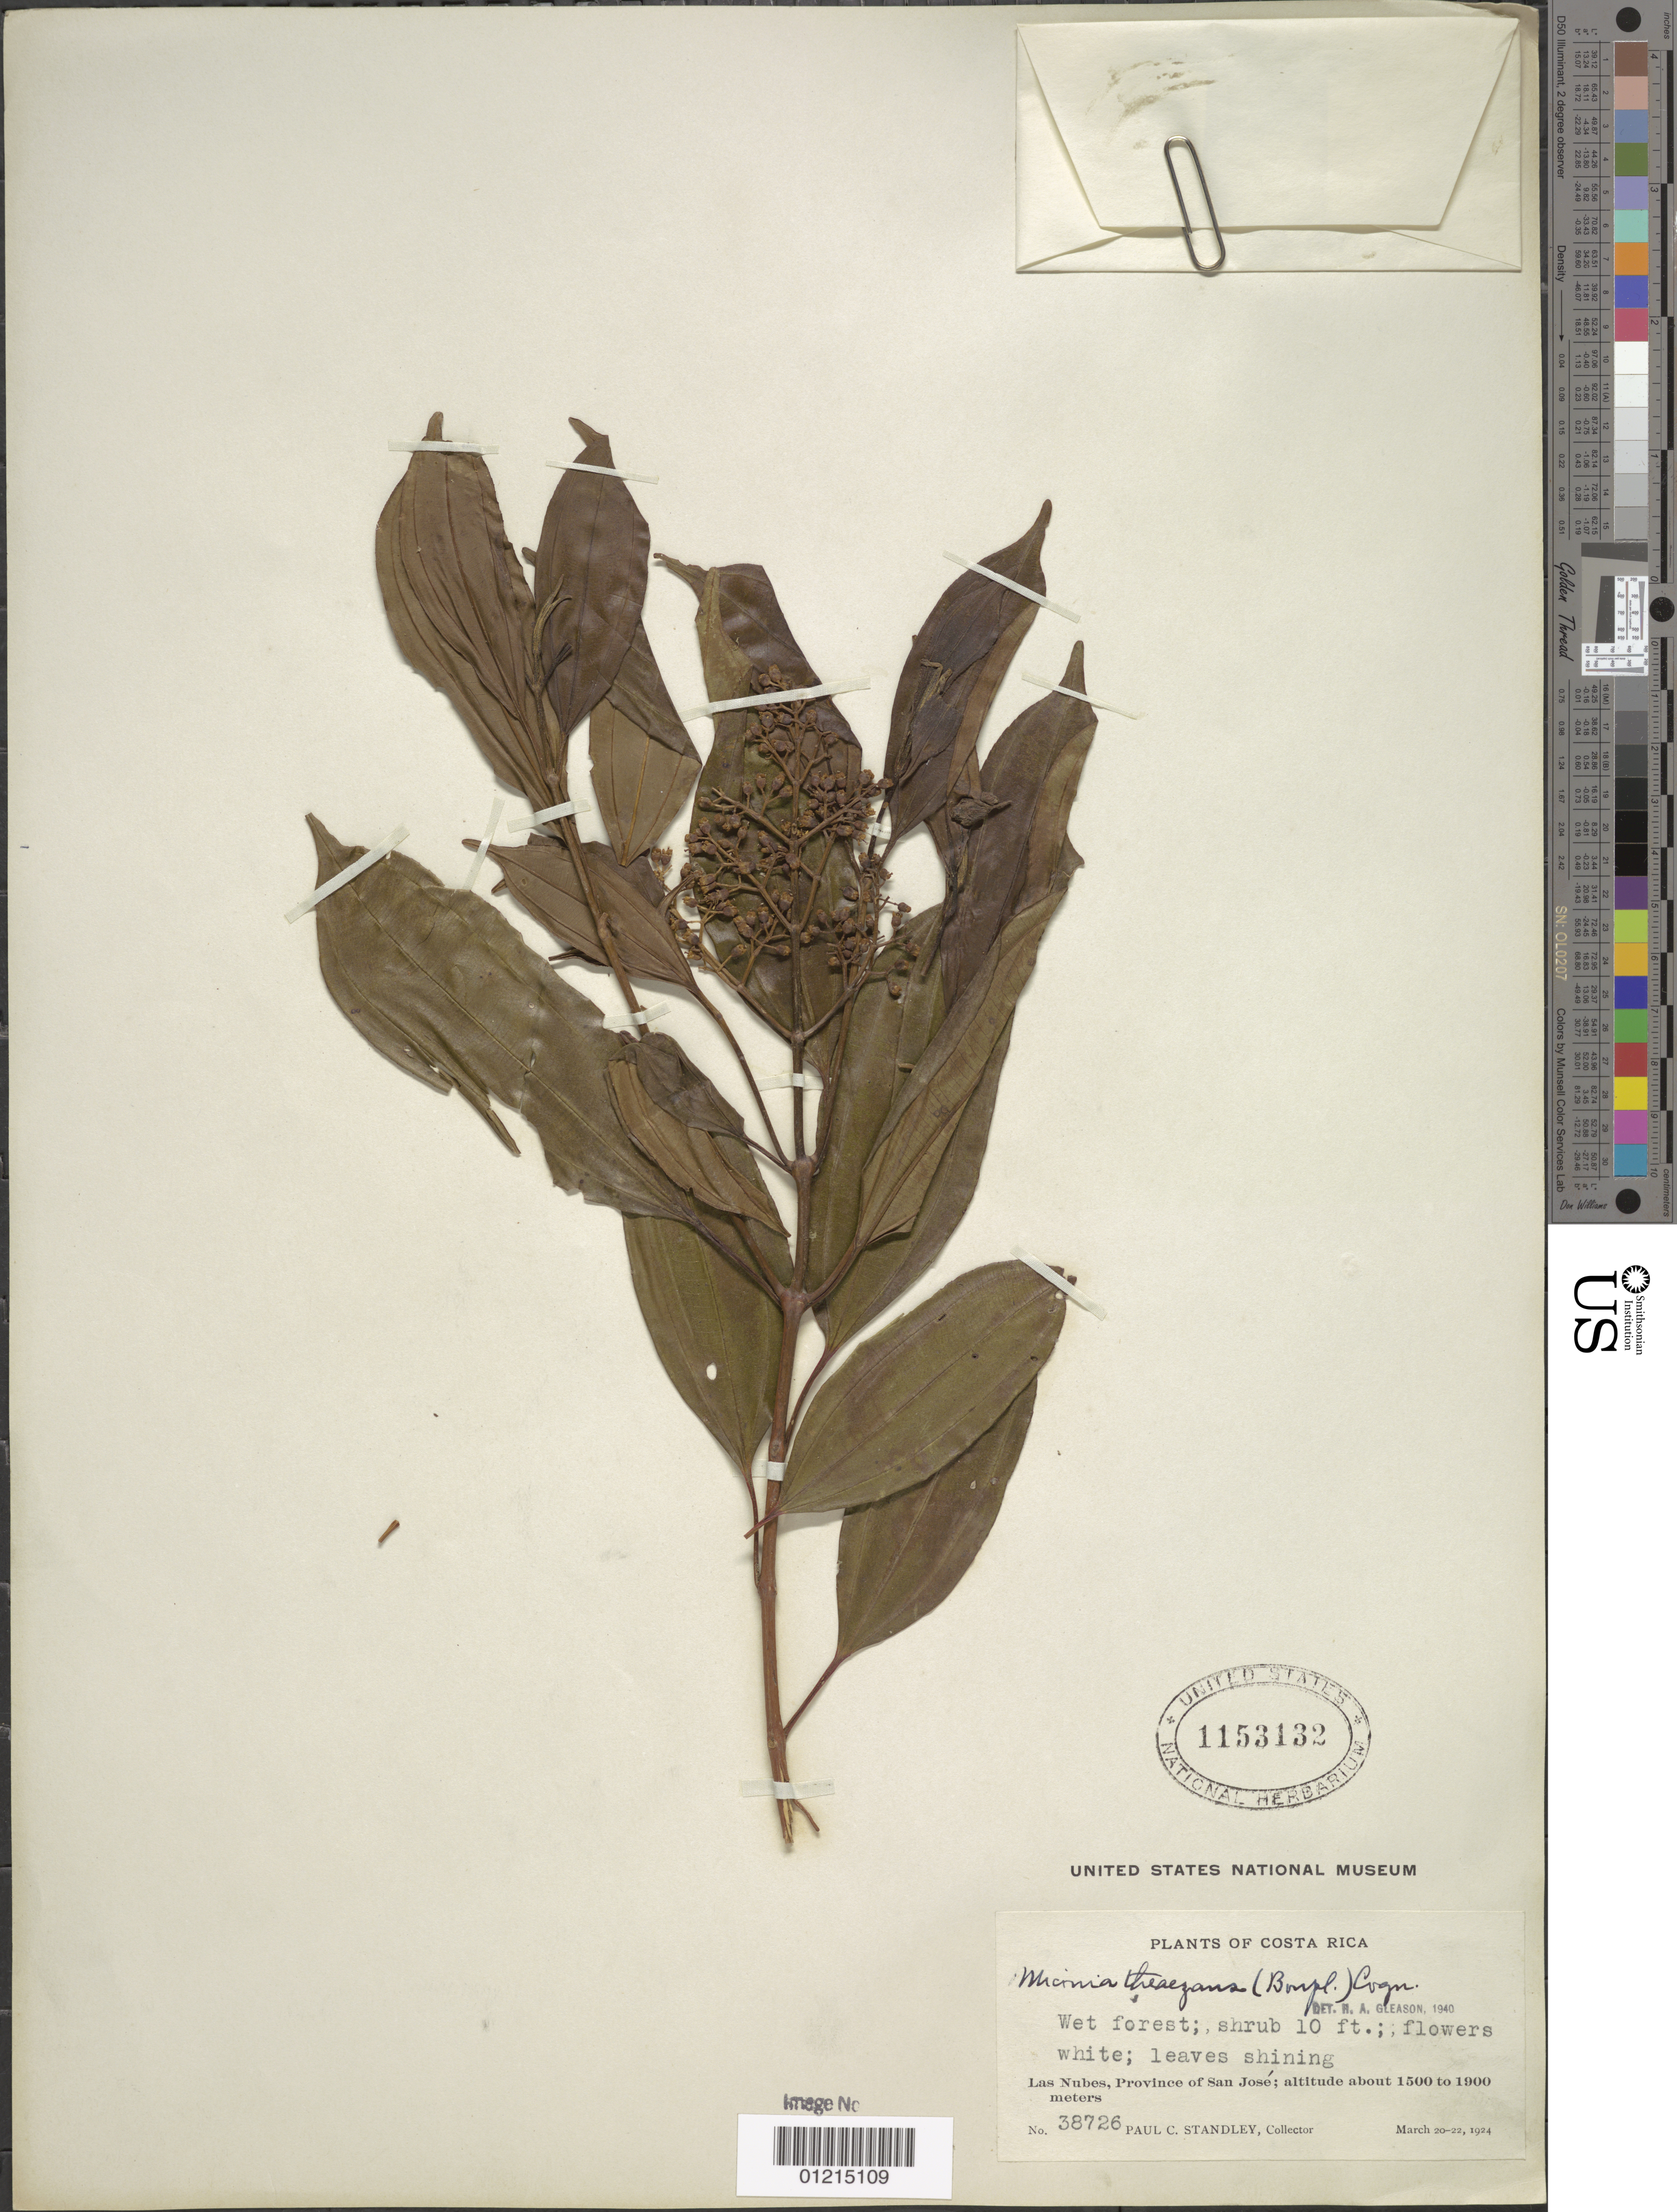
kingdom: Plantae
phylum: Tracheophyta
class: Magnoliopsida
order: Myrtales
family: Melastomataceae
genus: Miconia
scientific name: Miconia theizans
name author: (Bonpl.) Cogn.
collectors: P. C. Standley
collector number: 38726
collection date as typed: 20 Mar 1924 to 22 Mar 1924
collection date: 1924-03-20/1924-03-22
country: Costa Rica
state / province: San José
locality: Las Nubes.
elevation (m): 1500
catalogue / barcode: US 1153132